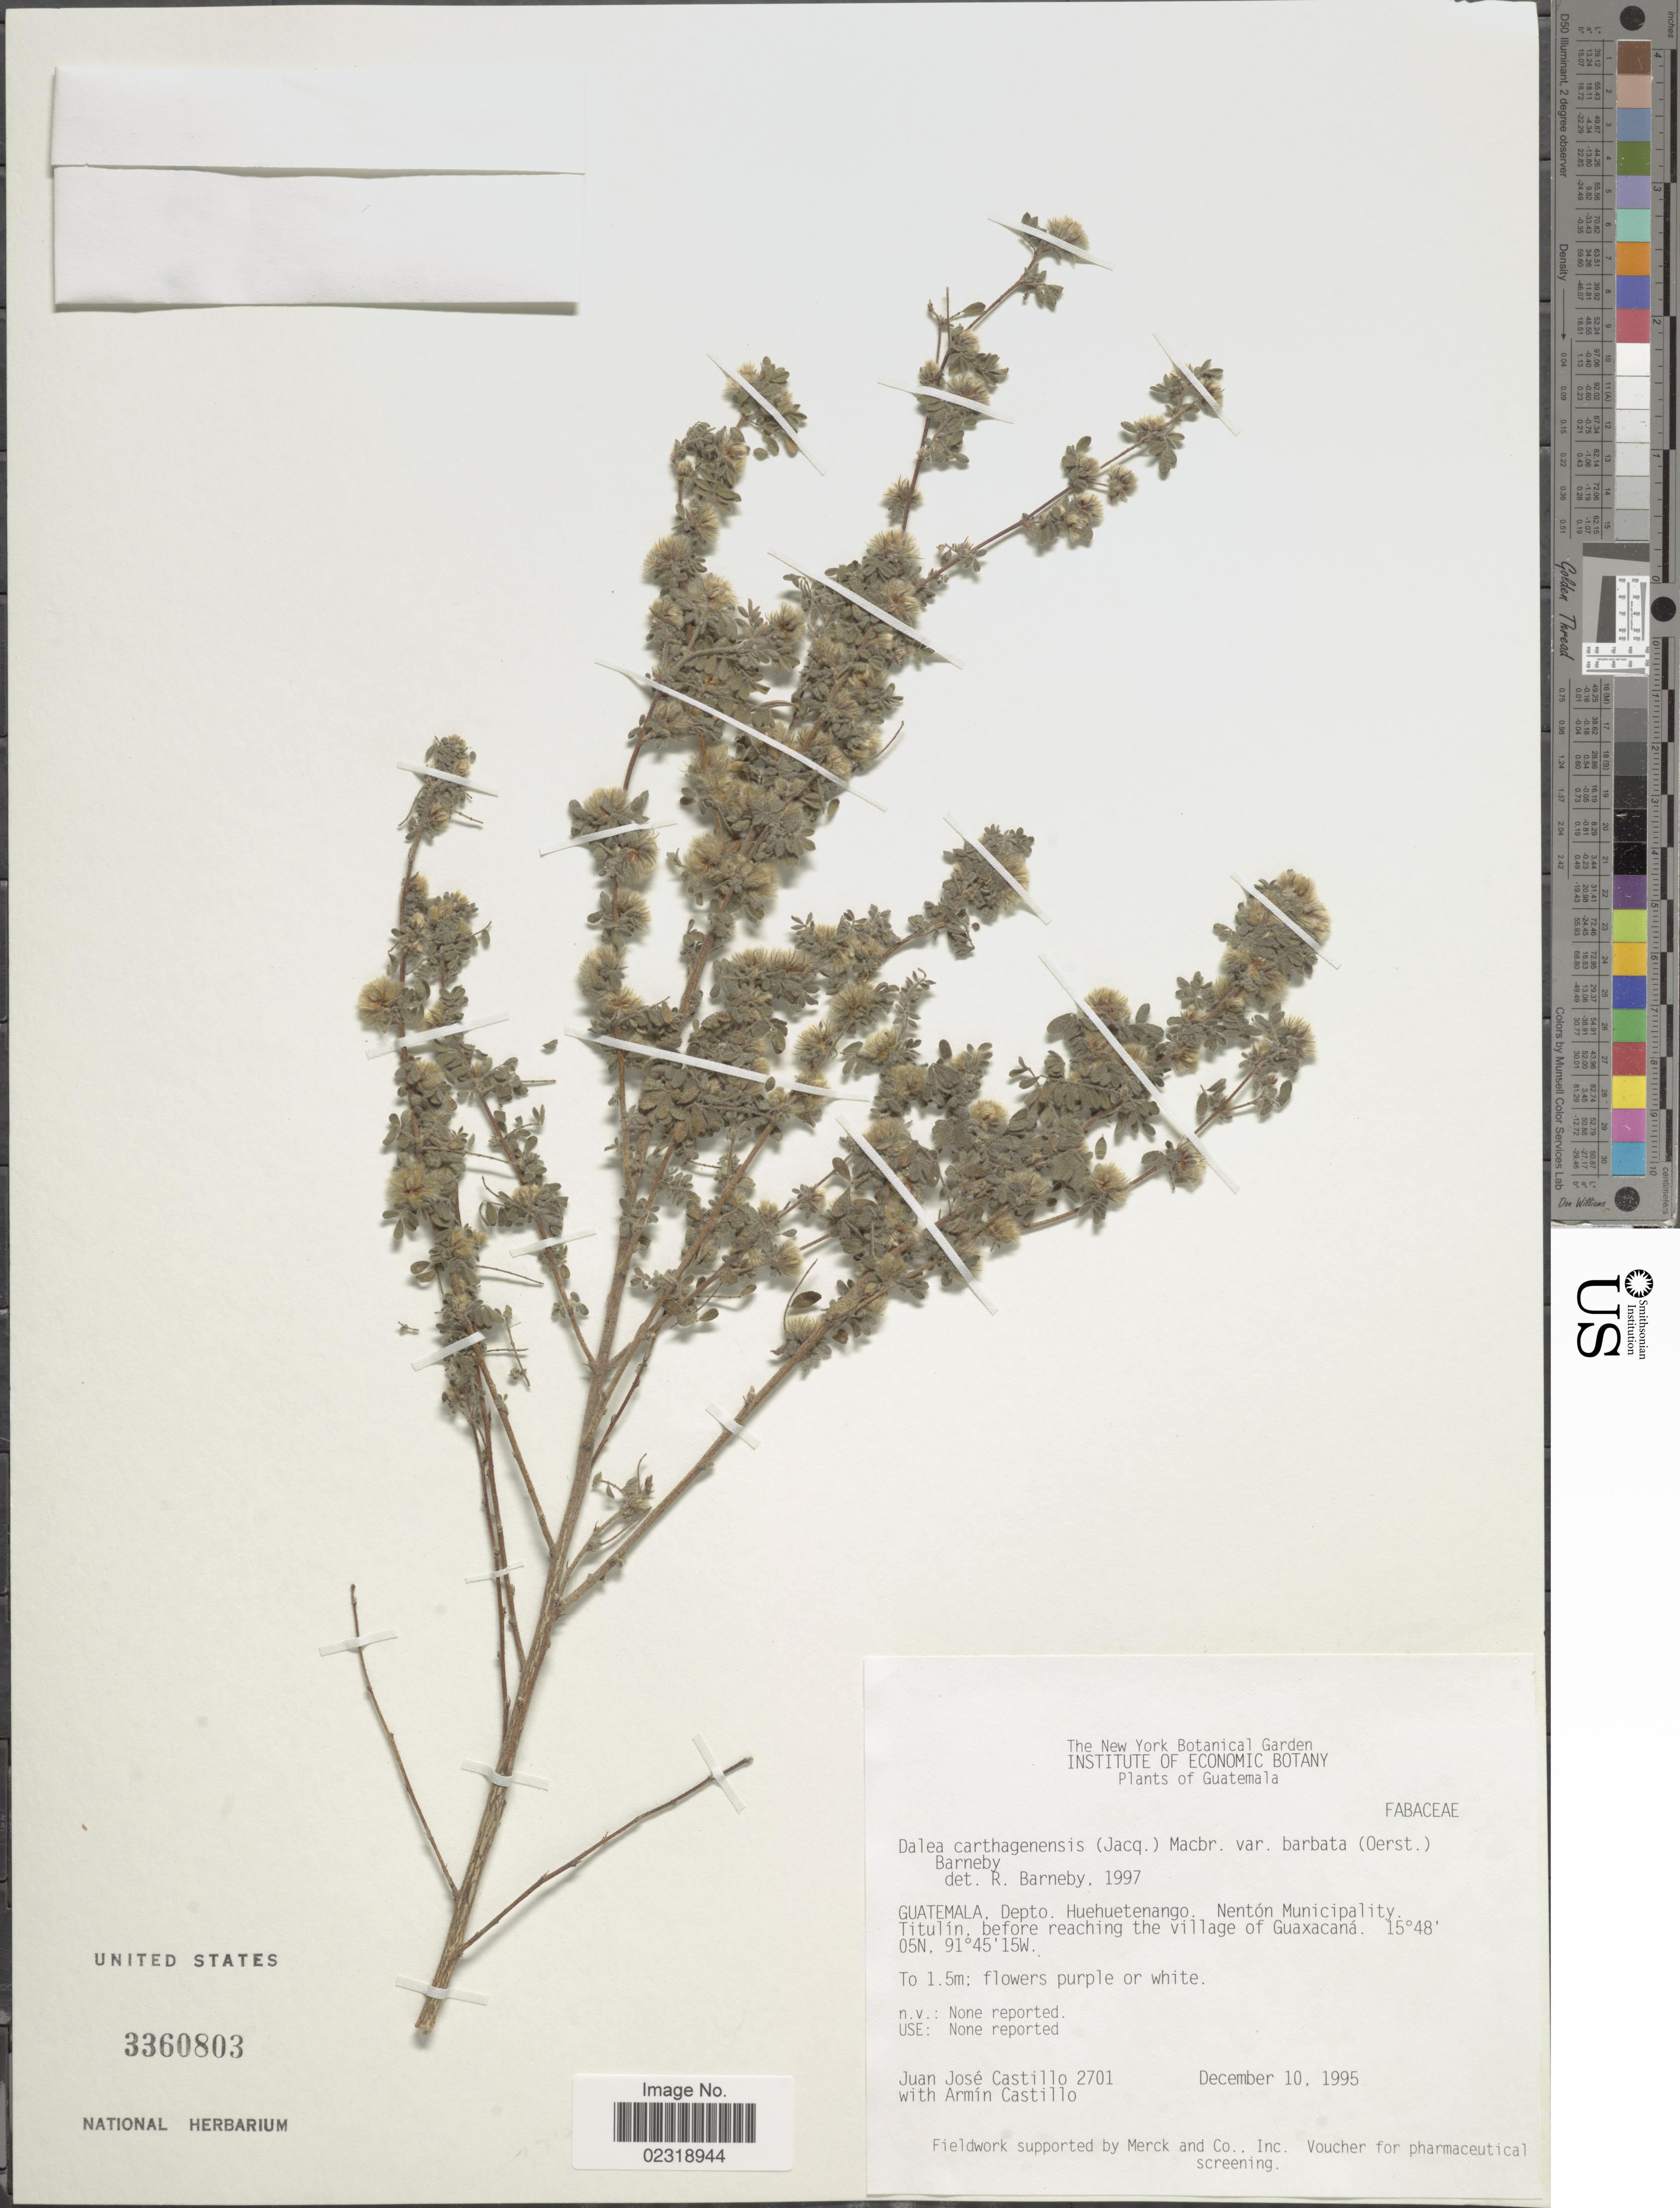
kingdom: Plantae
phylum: Tracheophyta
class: Magnoliopsida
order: Fabales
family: Fabaceae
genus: Dalea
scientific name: Dalea carthagenensis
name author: (Jacq.) J.F. Macbr.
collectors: J. Castillo & A. Castillo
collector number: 2701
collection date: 1995-12-10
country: Guatemala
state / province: Huehuetenango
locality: Nenton Municipality, Titulin, before reaching the village of Guaxacana.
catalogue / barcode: US 3360803